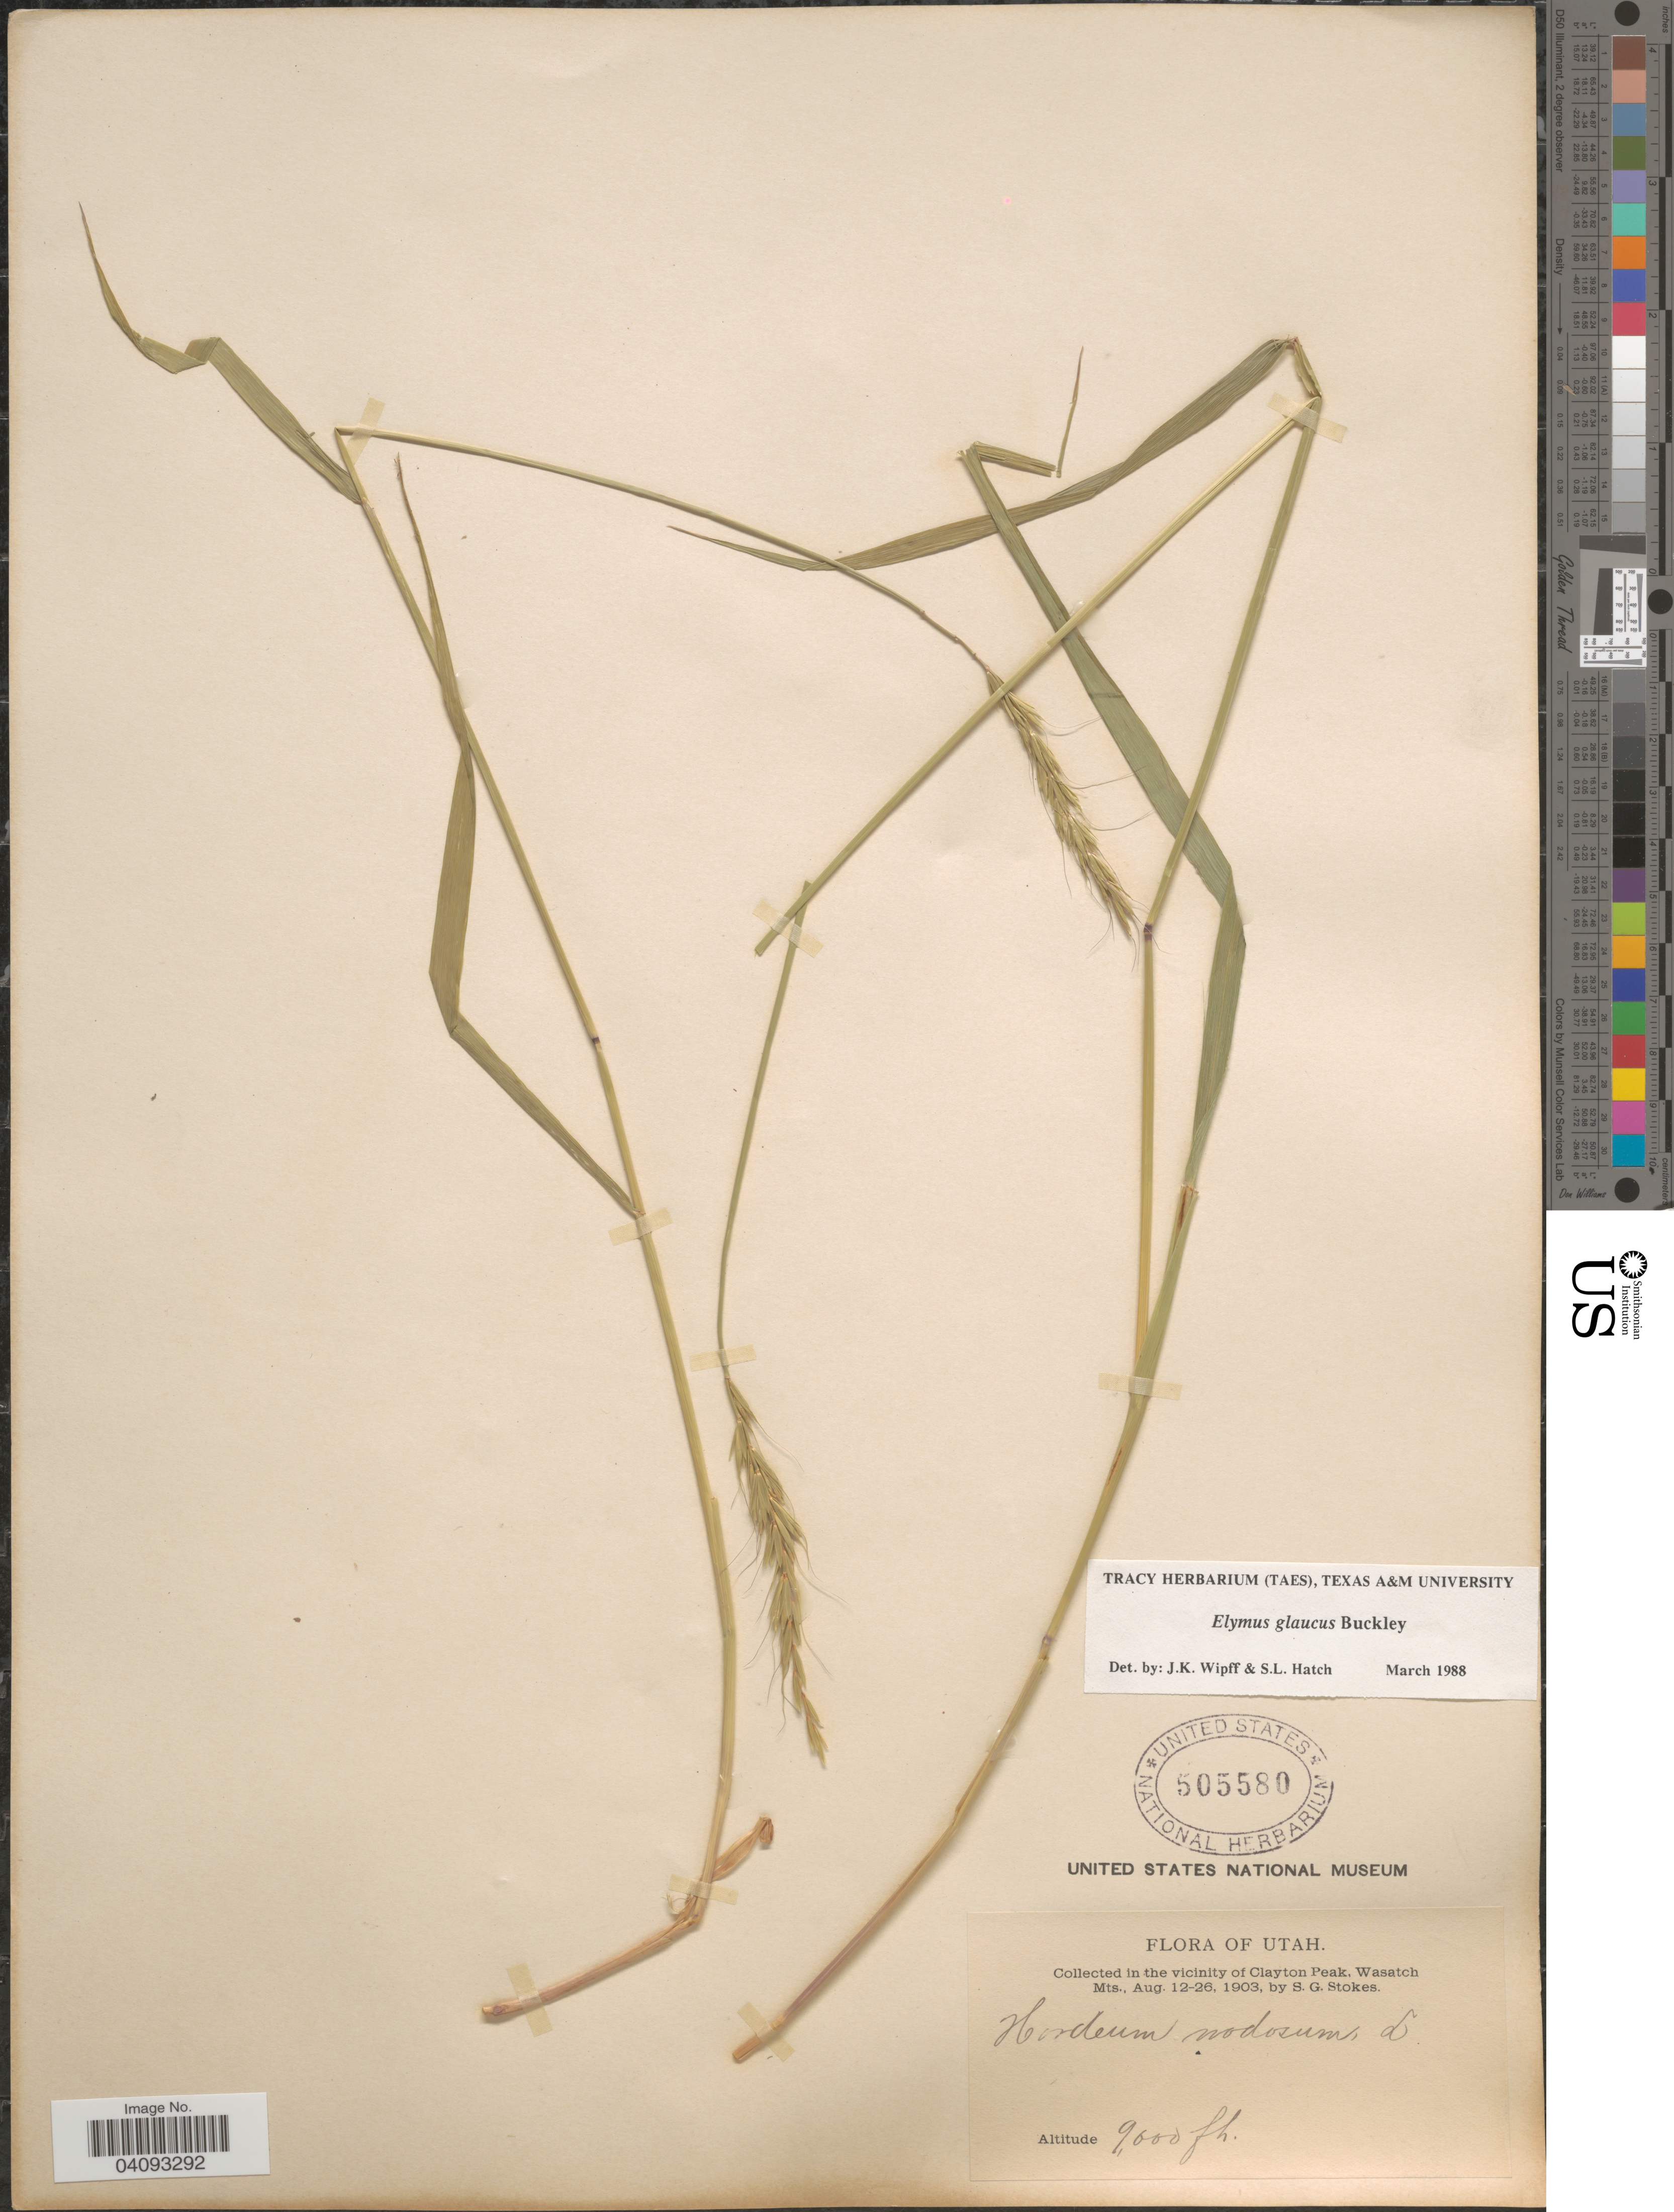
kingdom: Plantae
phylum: Tracheophyta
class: Liliopsida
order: Poales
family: Poaceae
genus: Elymus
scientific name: Elymus glaucus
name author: Buckley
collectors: S. G. Stokes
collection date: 1903-08-12/1903-08-26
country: United States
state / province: Utah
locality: In the vicinity of Clayton Peak, Wasatch Mts.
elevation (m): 2743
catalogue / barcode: US 505580